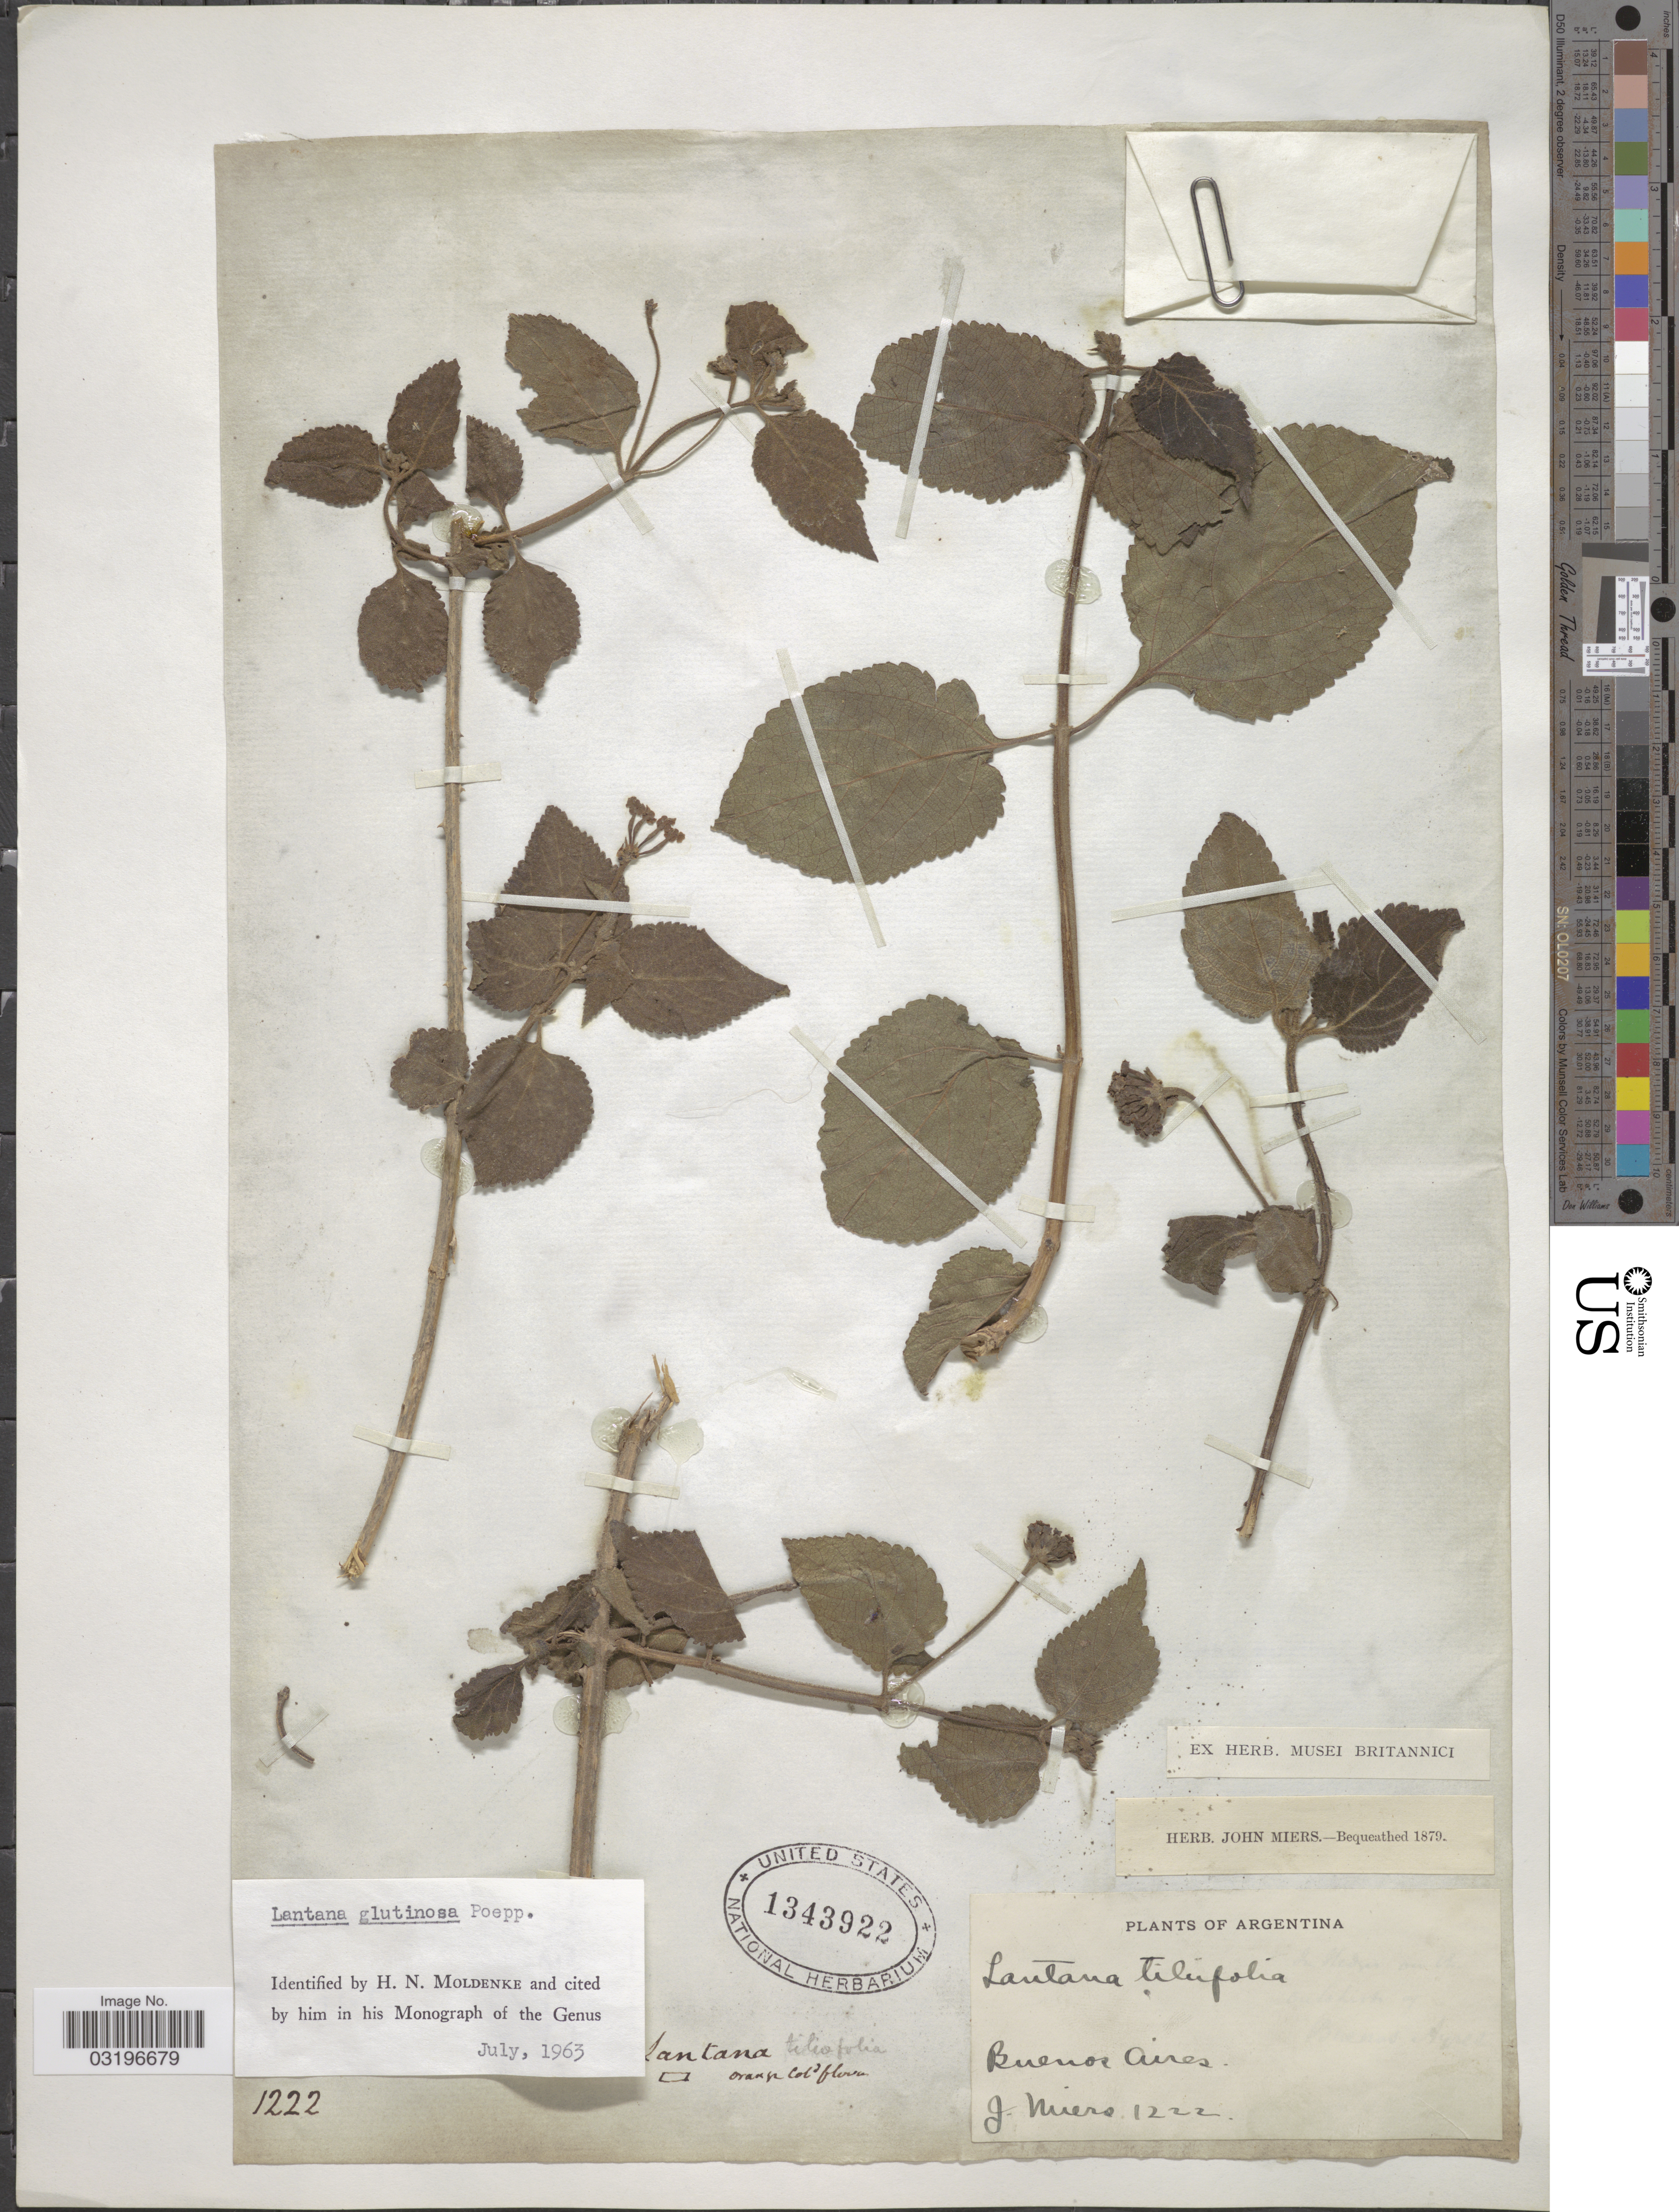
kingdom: Plantae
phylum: Tracheophyta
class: Magnoliopsida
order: Lamiales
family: Verbenaceae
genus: Lantana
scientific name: Lantana glutinosa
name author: Poepp.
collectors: J. Miers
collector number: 1222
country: Argentina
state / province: Buenos Aires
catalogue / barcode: US 1343922